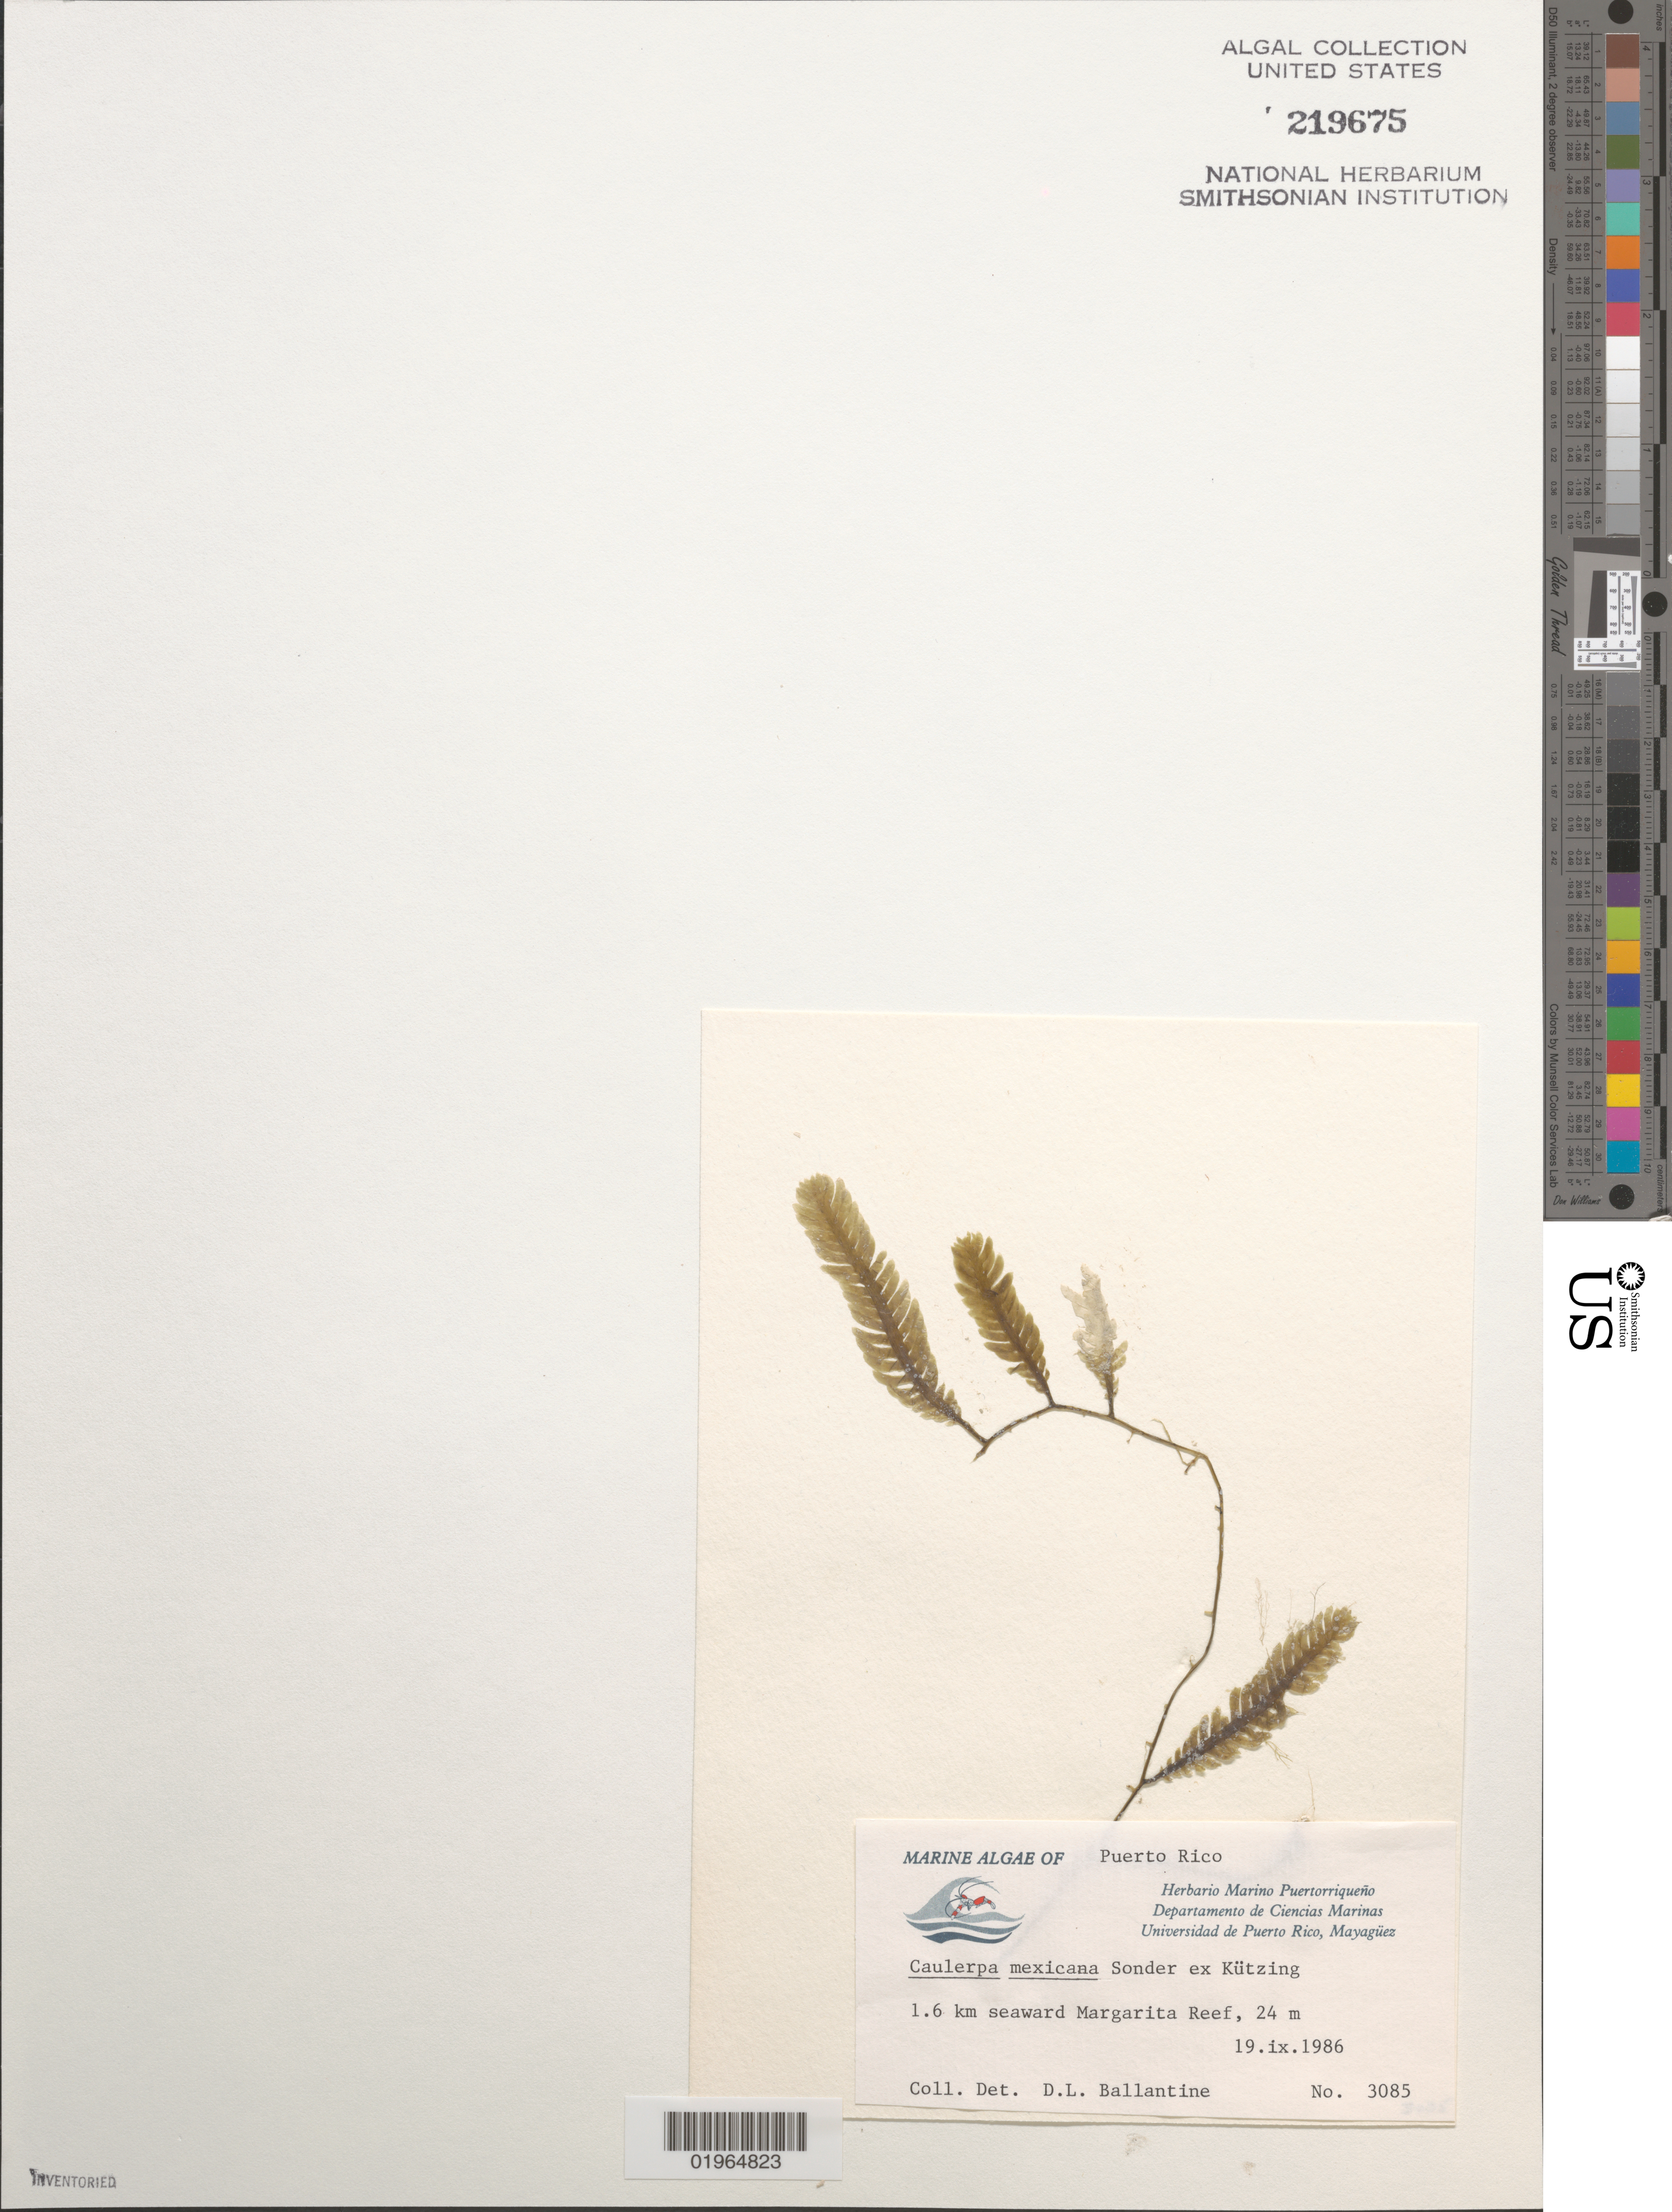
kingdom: Plantae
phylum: Chlorophyta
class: Ulvophyceae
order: Bryopsidales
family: Caulerpaceae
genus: Caulerpa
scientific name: Caulerpa mexicana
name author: Sond. ex Kütz.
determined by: Ballantine, D. L.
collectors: D.L. Ballantine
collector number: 3085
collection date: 1986-09-19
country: Puerto Rico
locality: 1.6 km seaward Margarita Reef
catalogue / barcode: US 219675